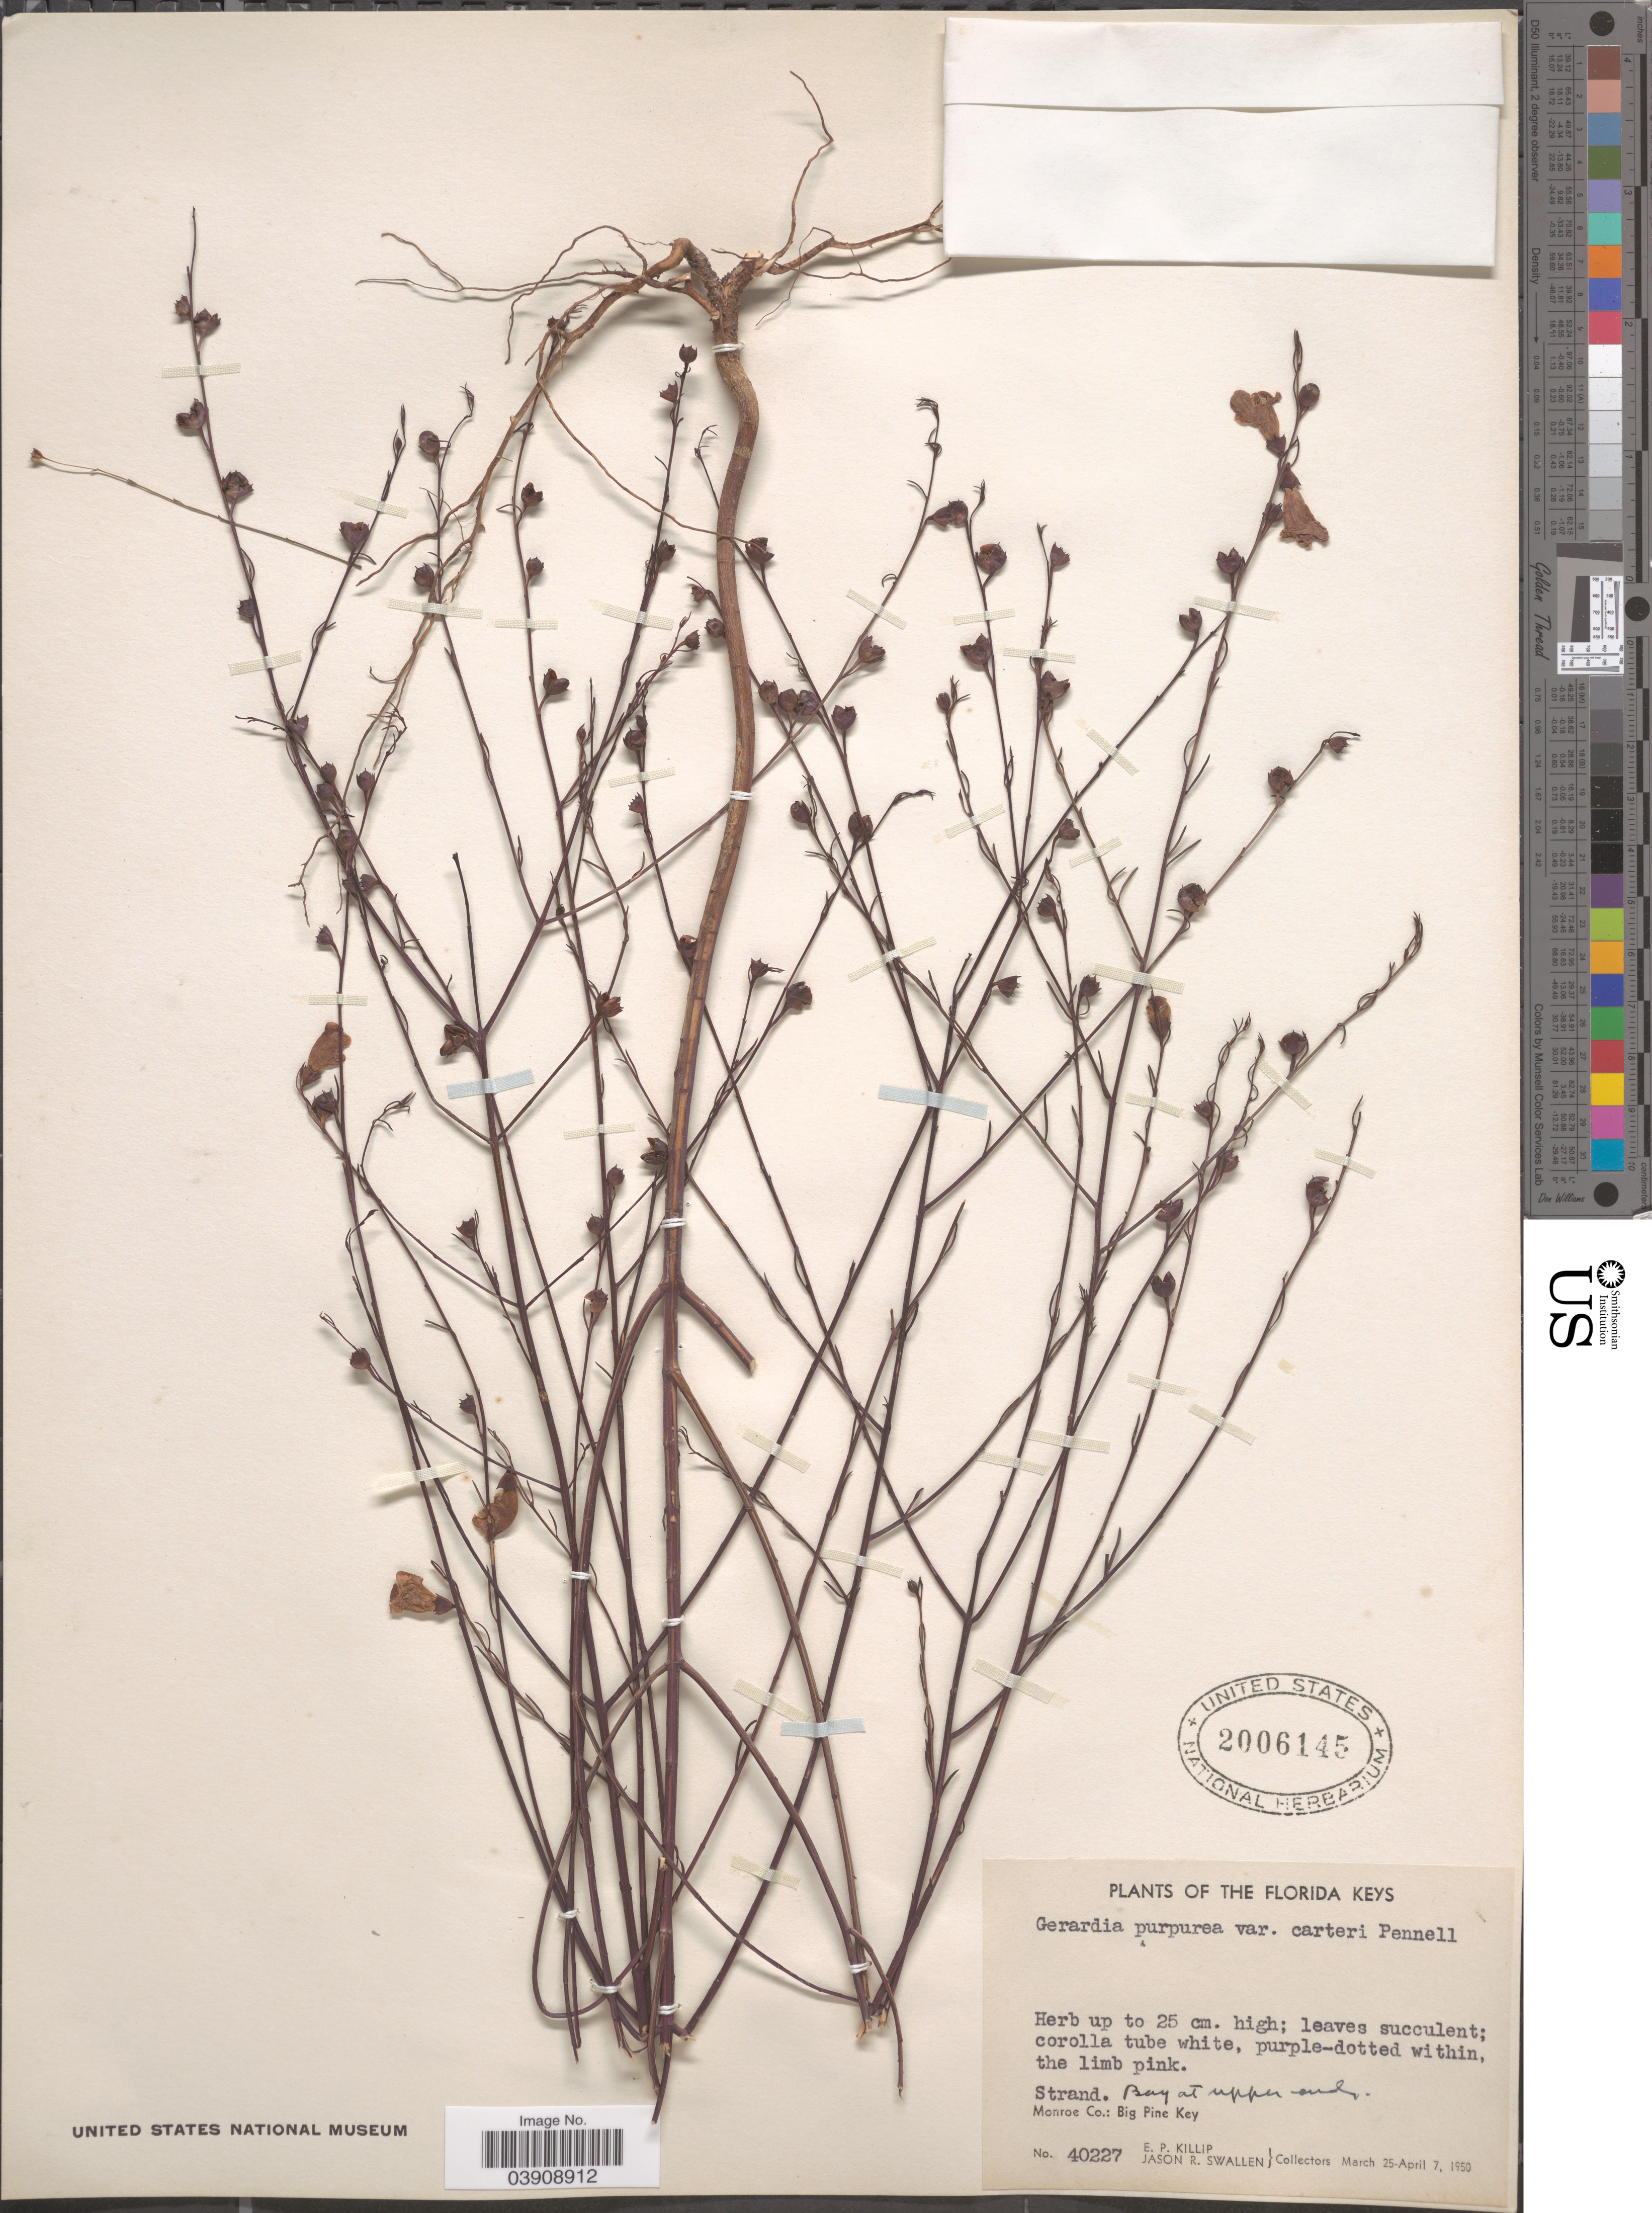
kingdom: Plantae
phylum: Tracheophyta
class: Magnoliopsida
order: Lamiales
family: Orobanchaceae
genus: Gerardia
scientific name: Gerardia purpurea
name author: L.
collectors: E. P. Killip & J. R. Swallen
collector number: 40227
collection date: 1950-03-25/1950-04-07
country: United States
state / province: Florida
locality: The Florida Keys. Bay at Upper end. Monroe Co.: Big Pine Key.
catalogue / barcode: US 2006145